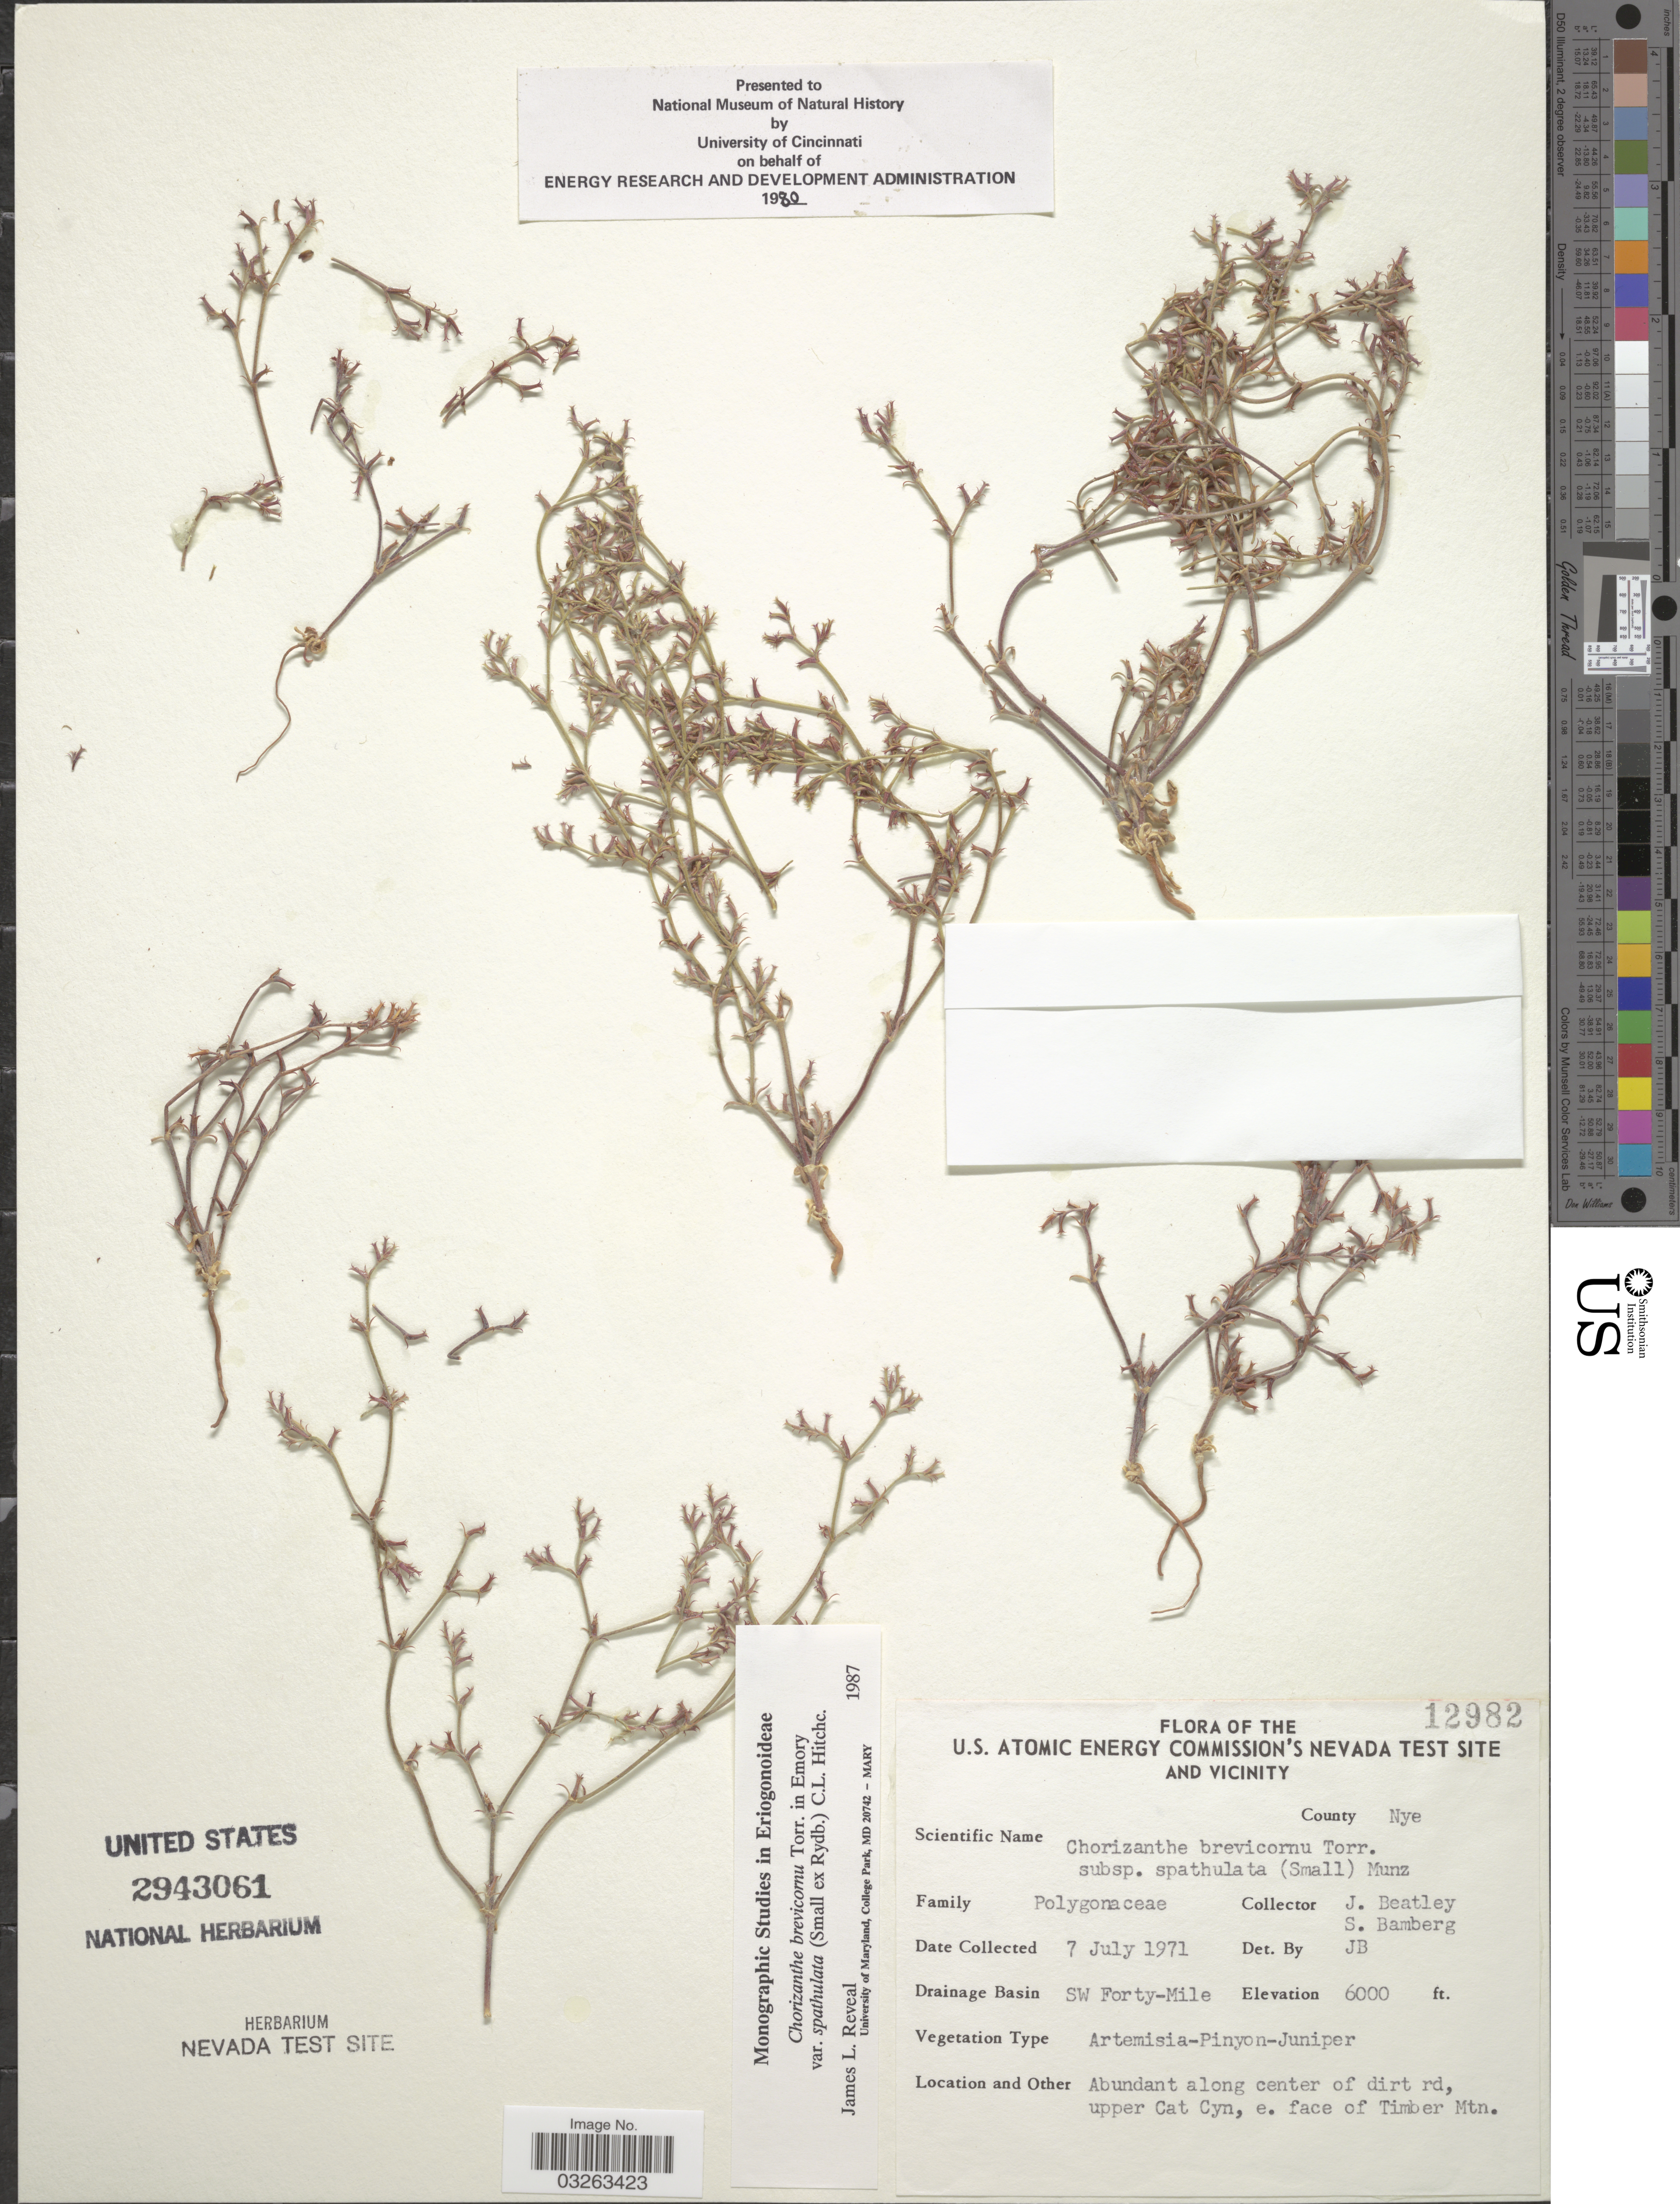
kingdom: Plantae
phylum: Tracheophyta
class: Magnoliopsida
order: Caryophyllales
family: Polygonaceae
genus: Chorizanthe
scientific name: Chorizanthe brevicornu var. spathulata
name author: (Small ex Rydb.) C.L. Hitchc.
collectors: J. C. Beatley & S. Bamberg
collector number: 12982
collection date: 1971-07-07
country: United States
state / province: Nevada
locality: U.S. Atomic Energy Commission's Nevada Test Site and Vicinity. County Nye. Drainage Basin SW Forty-Mile. Abundant along center of dirt rd, upper Cat Cyn, e. face of Timber Mtn.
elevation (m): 1829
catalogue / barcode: US 2943061